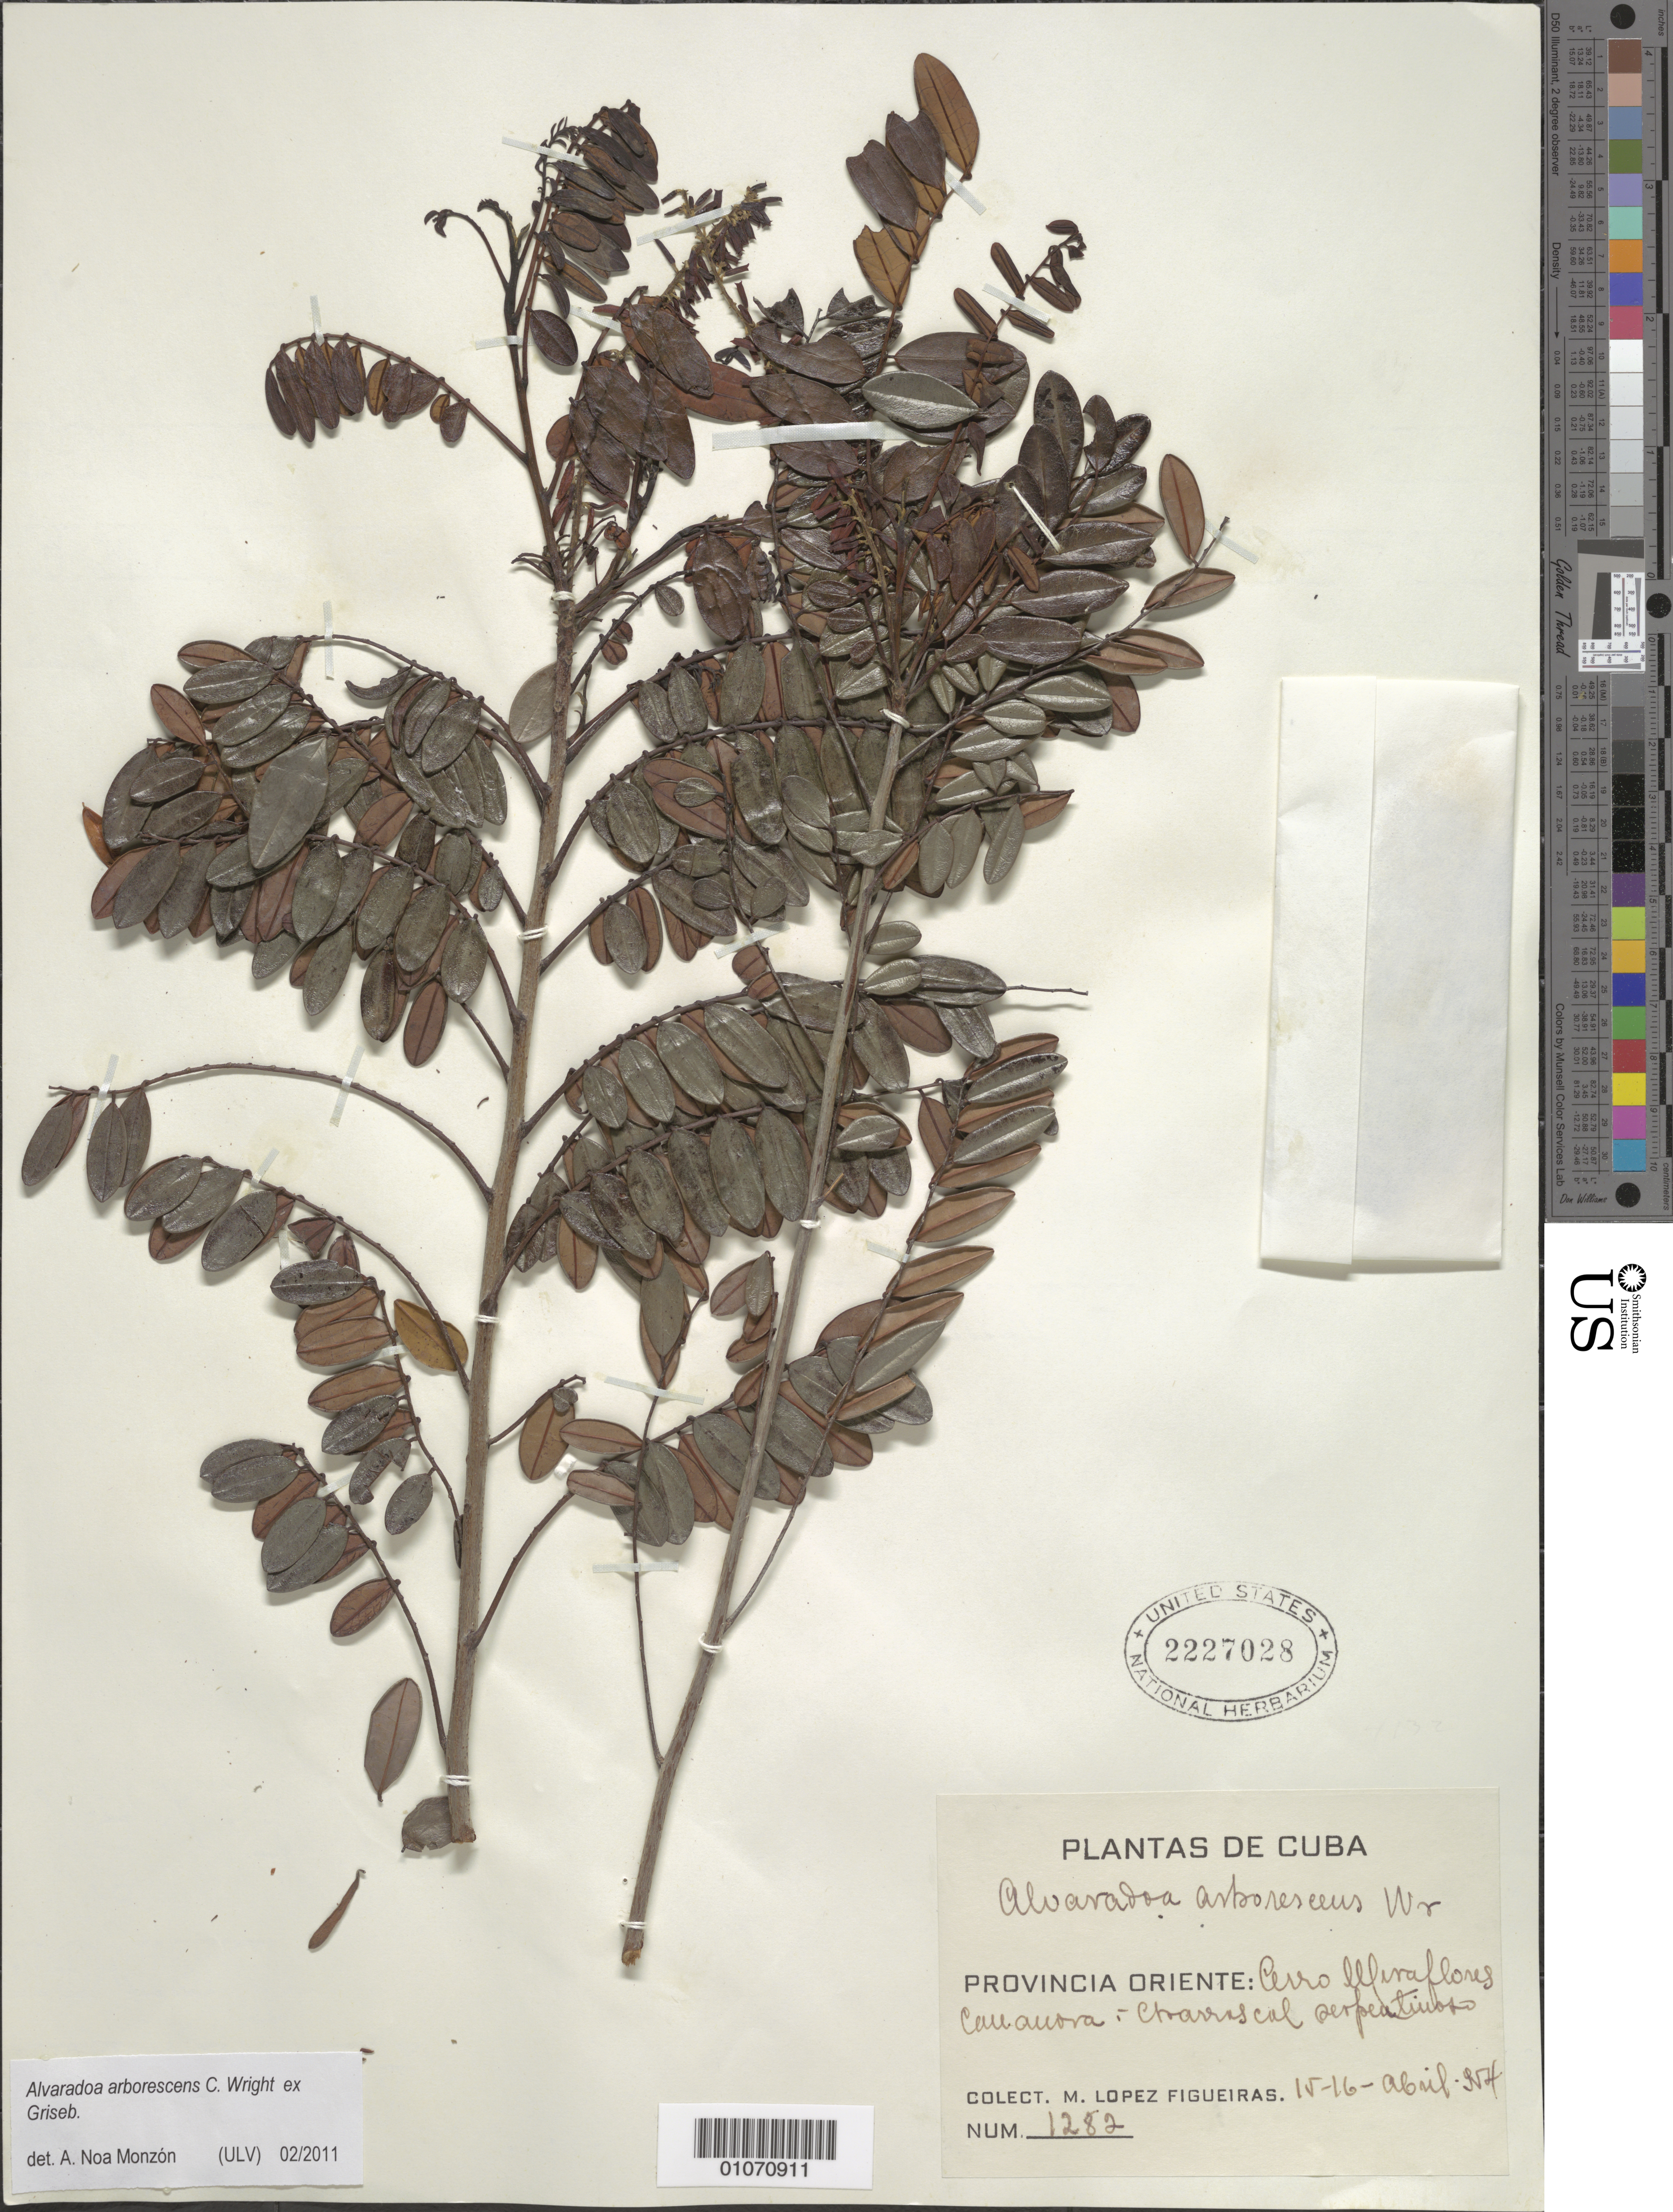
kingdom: Plantae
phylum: Tracheophyta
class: Magnoliopsida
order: Picramniales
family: Picramniaceae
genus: Alvaradoa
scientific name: Alvaradoa arborescens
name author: C. Wright in Griseb.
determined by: Noa Monzón, A.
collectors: M. López Figueiras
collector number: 1282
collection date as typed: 15 Apr 1954 to 16 Apr 1954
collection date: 1954-04-15/1954-04-16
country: Cuba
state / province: Oriente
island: Cuba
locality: Cerro Llferaflores Cauauora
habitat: Charrascal serpentinos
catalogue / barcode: US 2227028